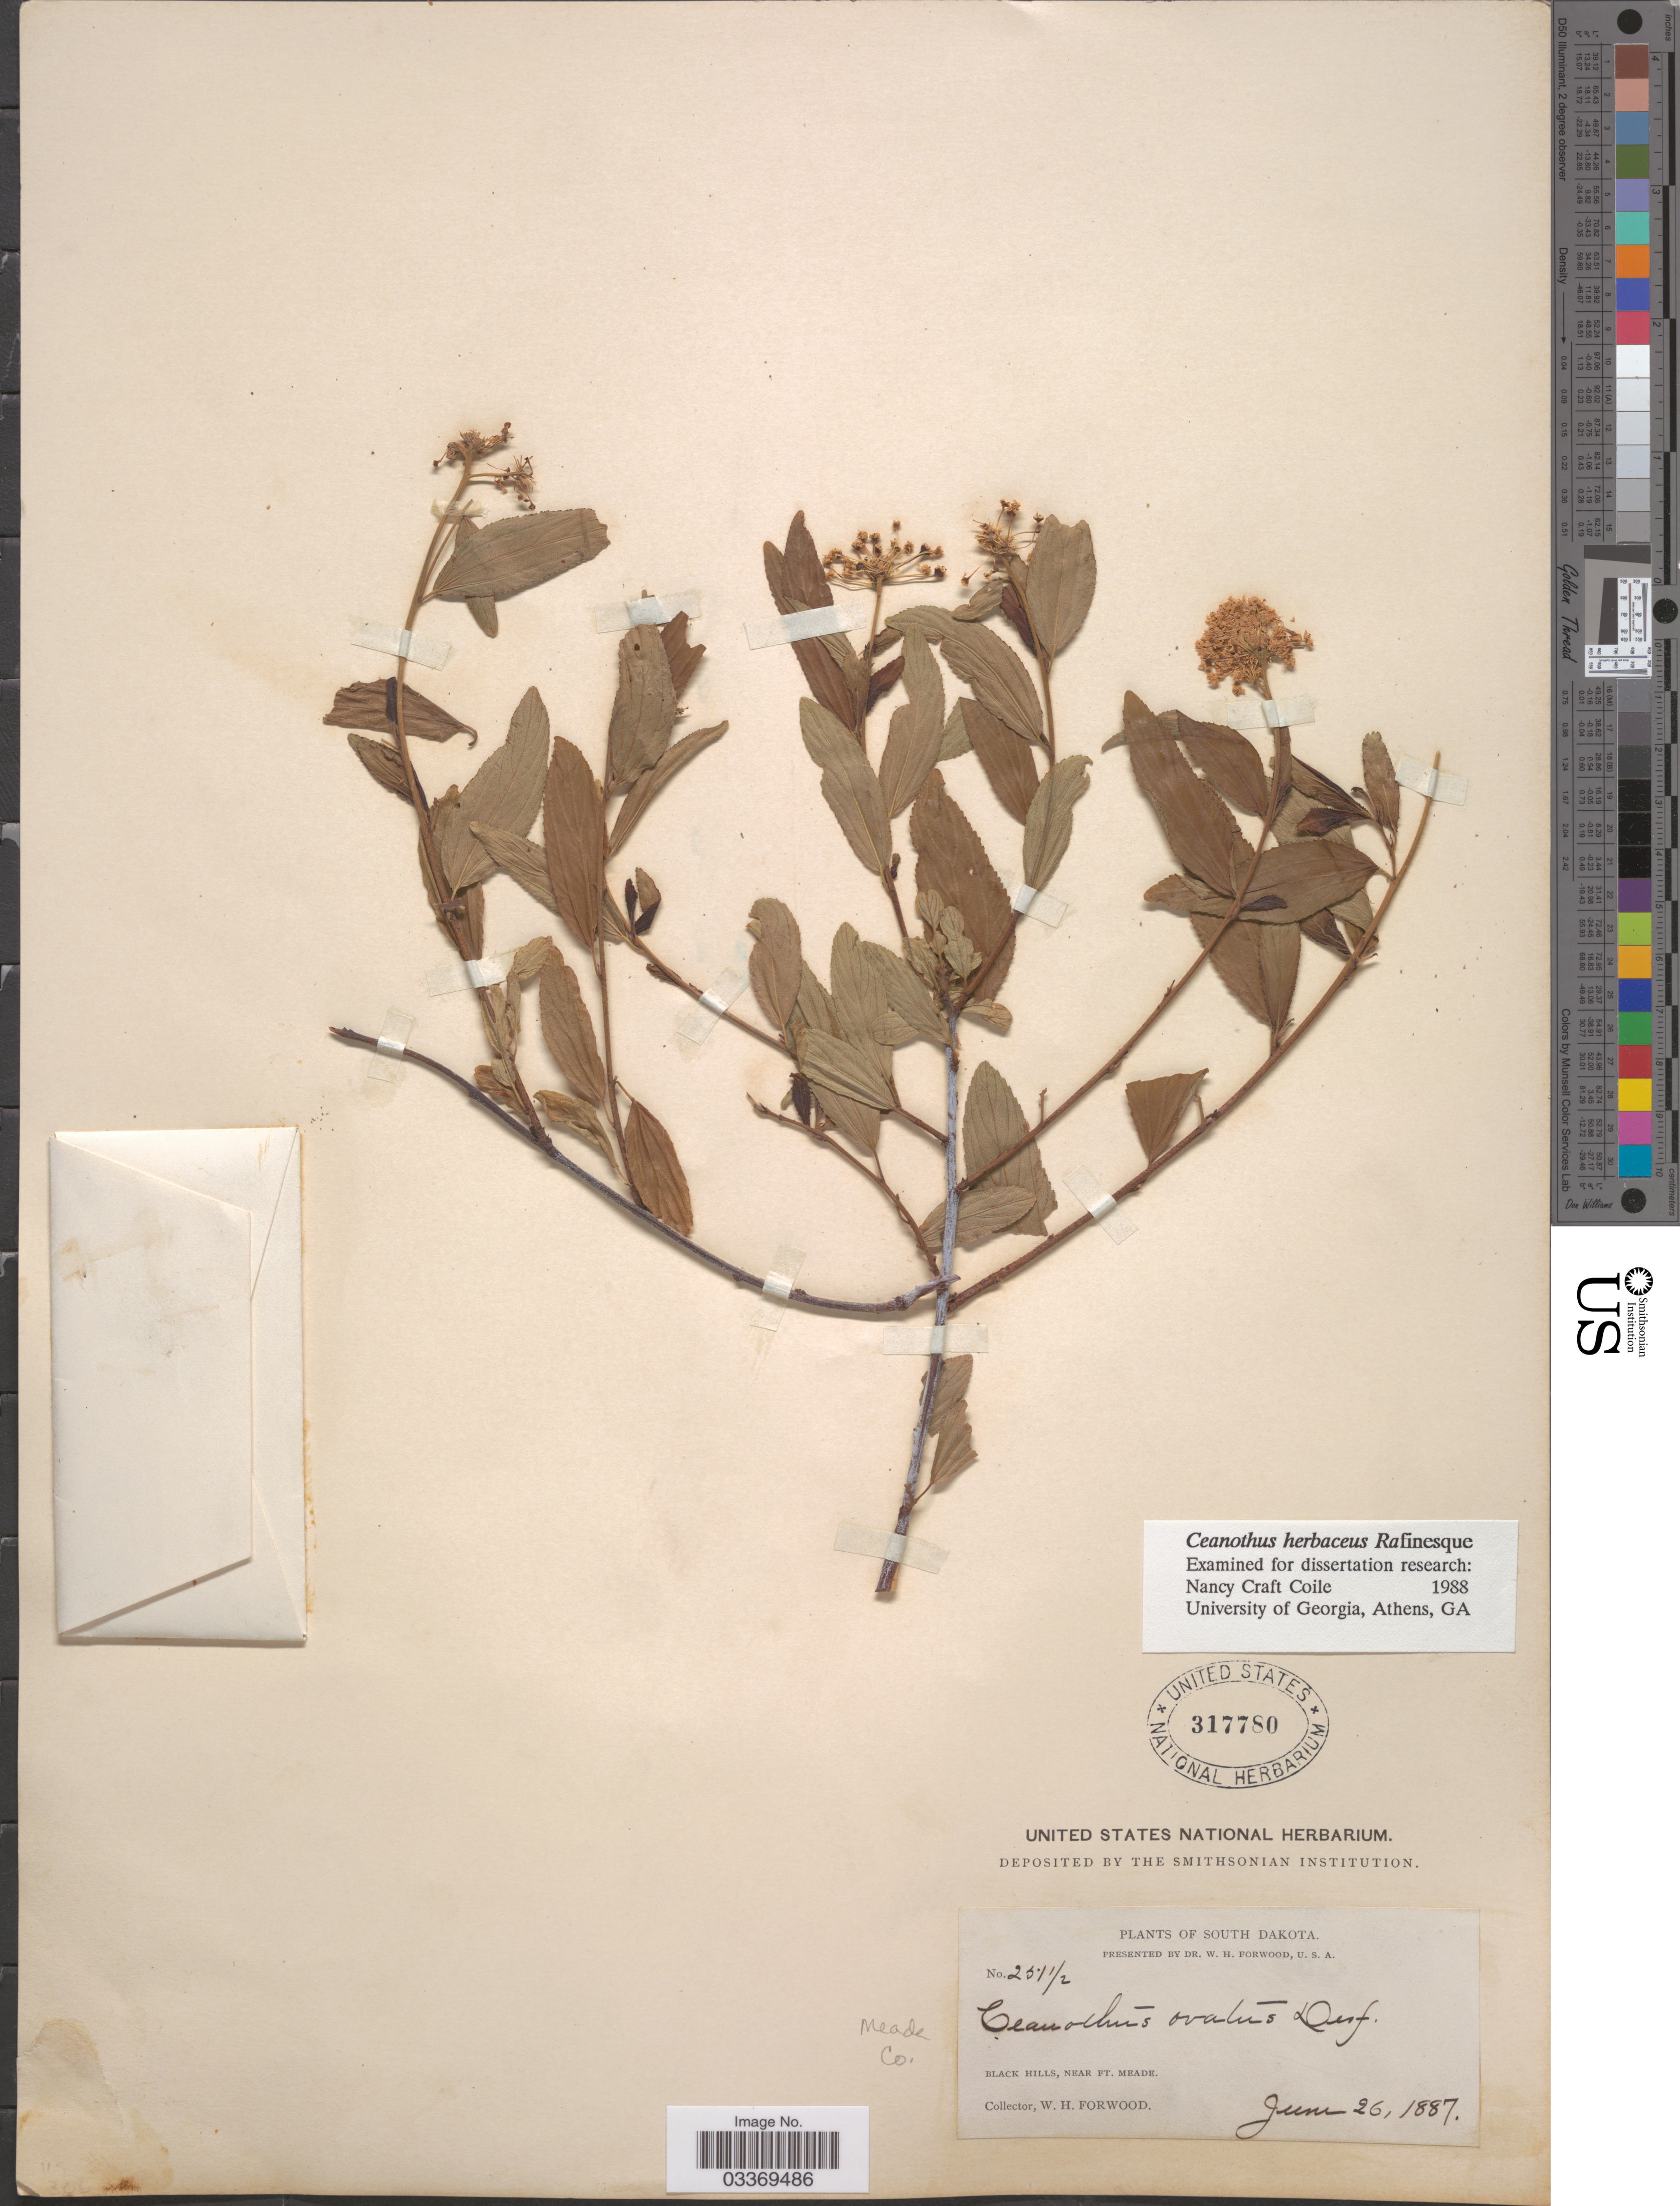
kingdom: Plantae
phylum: Tracheophyta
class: Magnoliopsida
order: Rosales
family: Rhamnaceae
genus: Ceanothus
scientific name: Ceanothus ovatus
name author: Desf.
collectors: W. Forwood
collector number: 251½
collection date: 1887-06-26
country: United States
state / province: South Dakota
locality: Black Hills, near Ft. Meade, Meade Co.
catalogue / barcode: US 317780